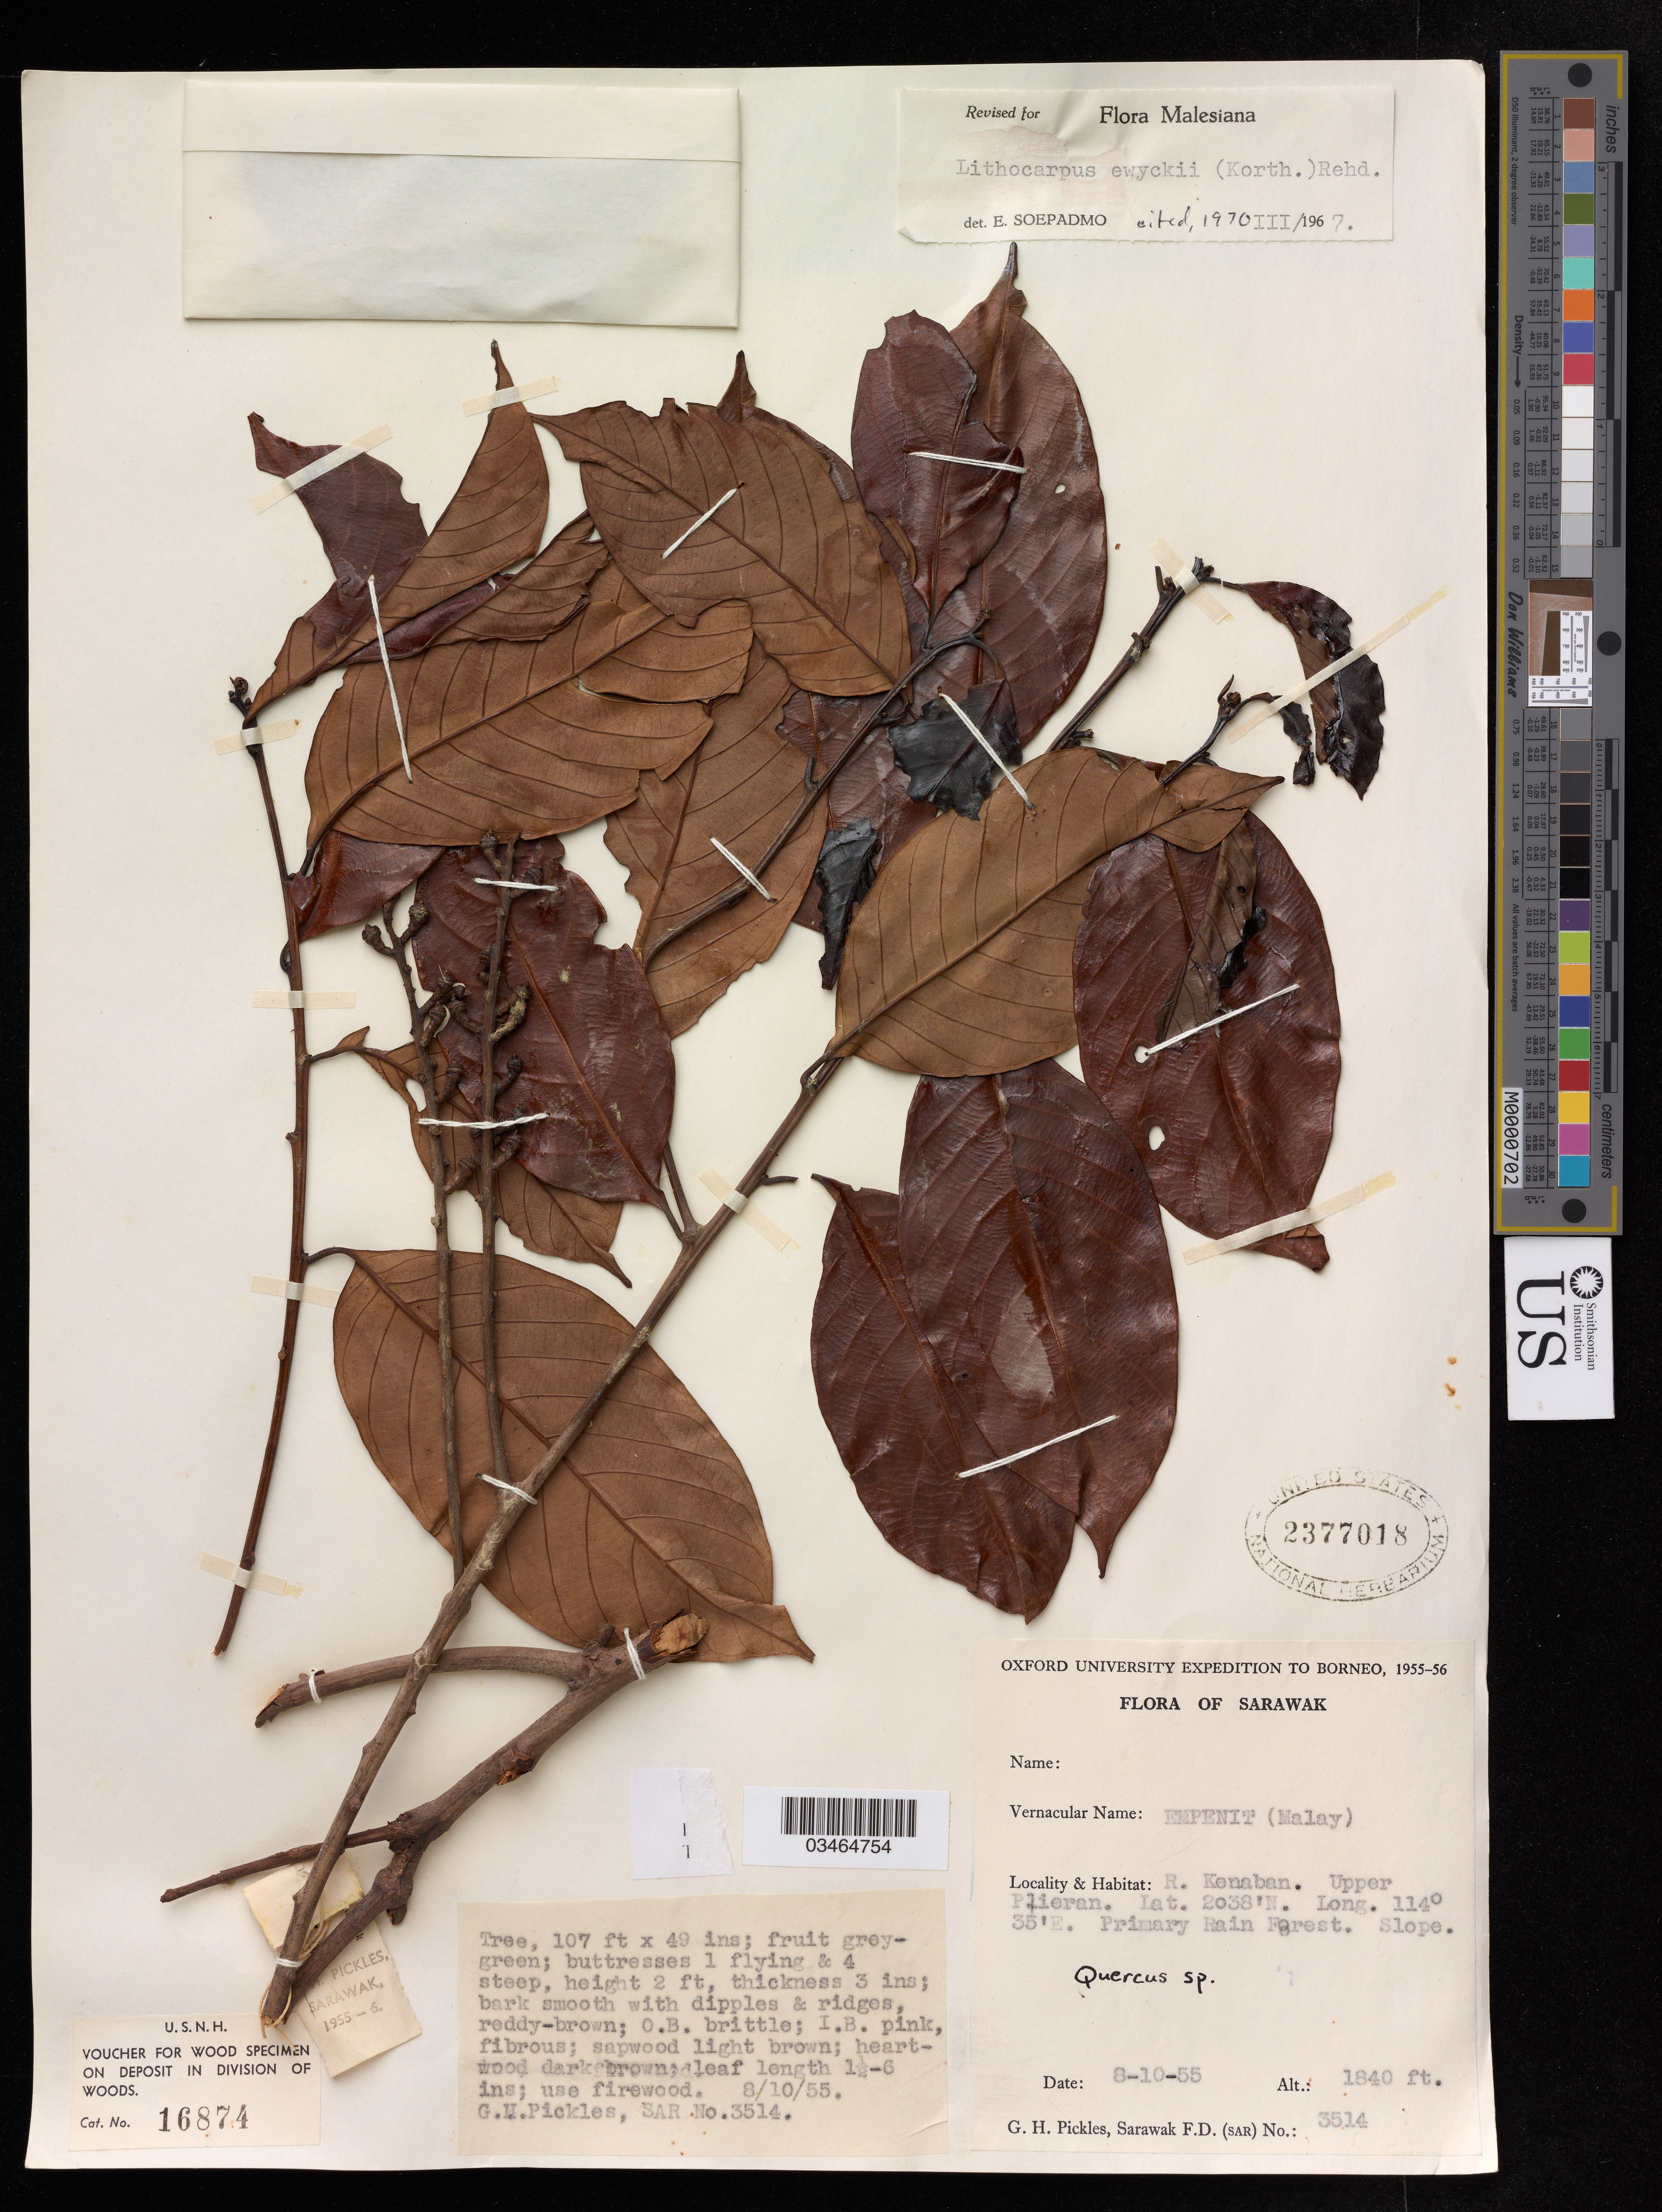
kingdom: Plantae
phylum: Tracheophyta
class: Magnoliopsida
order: Fagales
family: Fagaceae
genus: Lithocarpus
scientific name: Lithocarpus ewyckii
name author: (Korth.) Rehder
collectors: G. Pickles & F. Sarawak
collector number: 3514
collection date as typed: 8 Oct55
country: Malaysia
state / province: Sarawak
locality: Borneo. R. Kenaban. Upper Plieran.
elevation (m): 561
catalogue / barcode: US 2377018